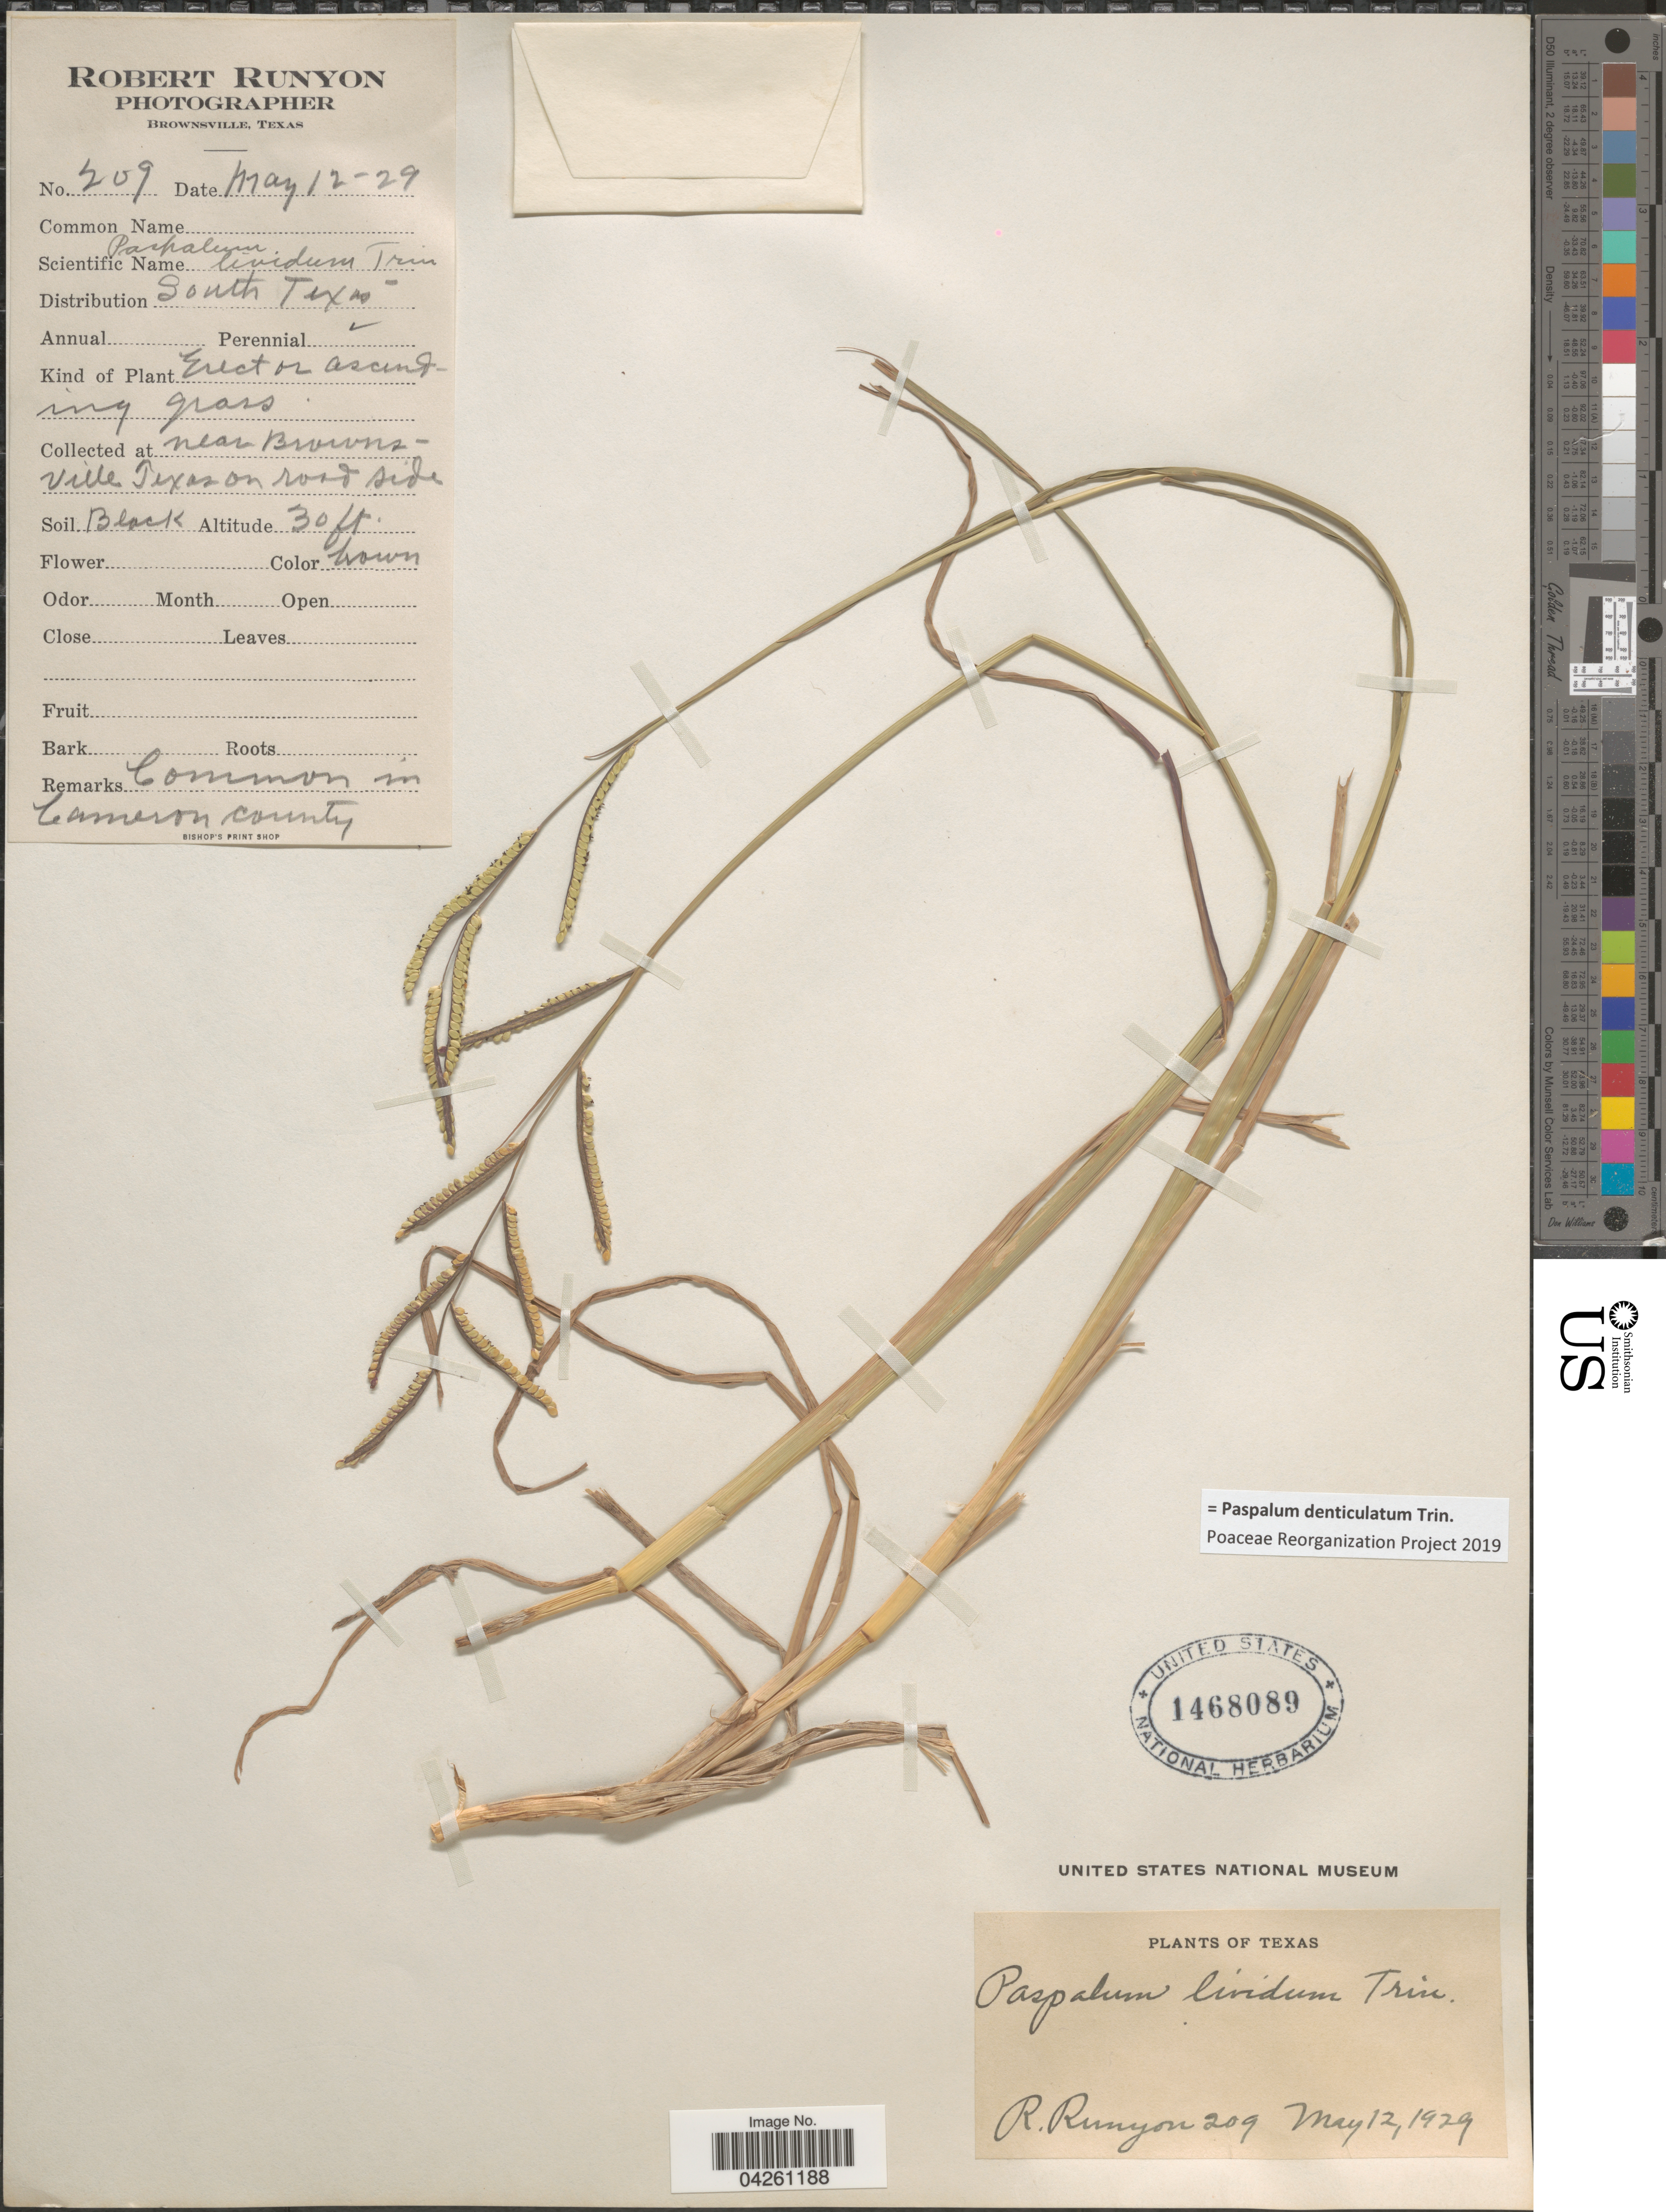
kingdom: Plantae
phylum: Tracheophyta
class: Liliopsida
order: Poales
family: Poaceae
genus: Paspalum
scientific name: Paspalum denticulatum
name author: Trin.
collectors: R. Runyon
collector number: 209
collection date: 1929-05-12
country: United States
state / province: Texas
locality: South Texas. Near Brownsville Texas on road side.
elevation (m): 9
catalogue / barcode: US 1468089